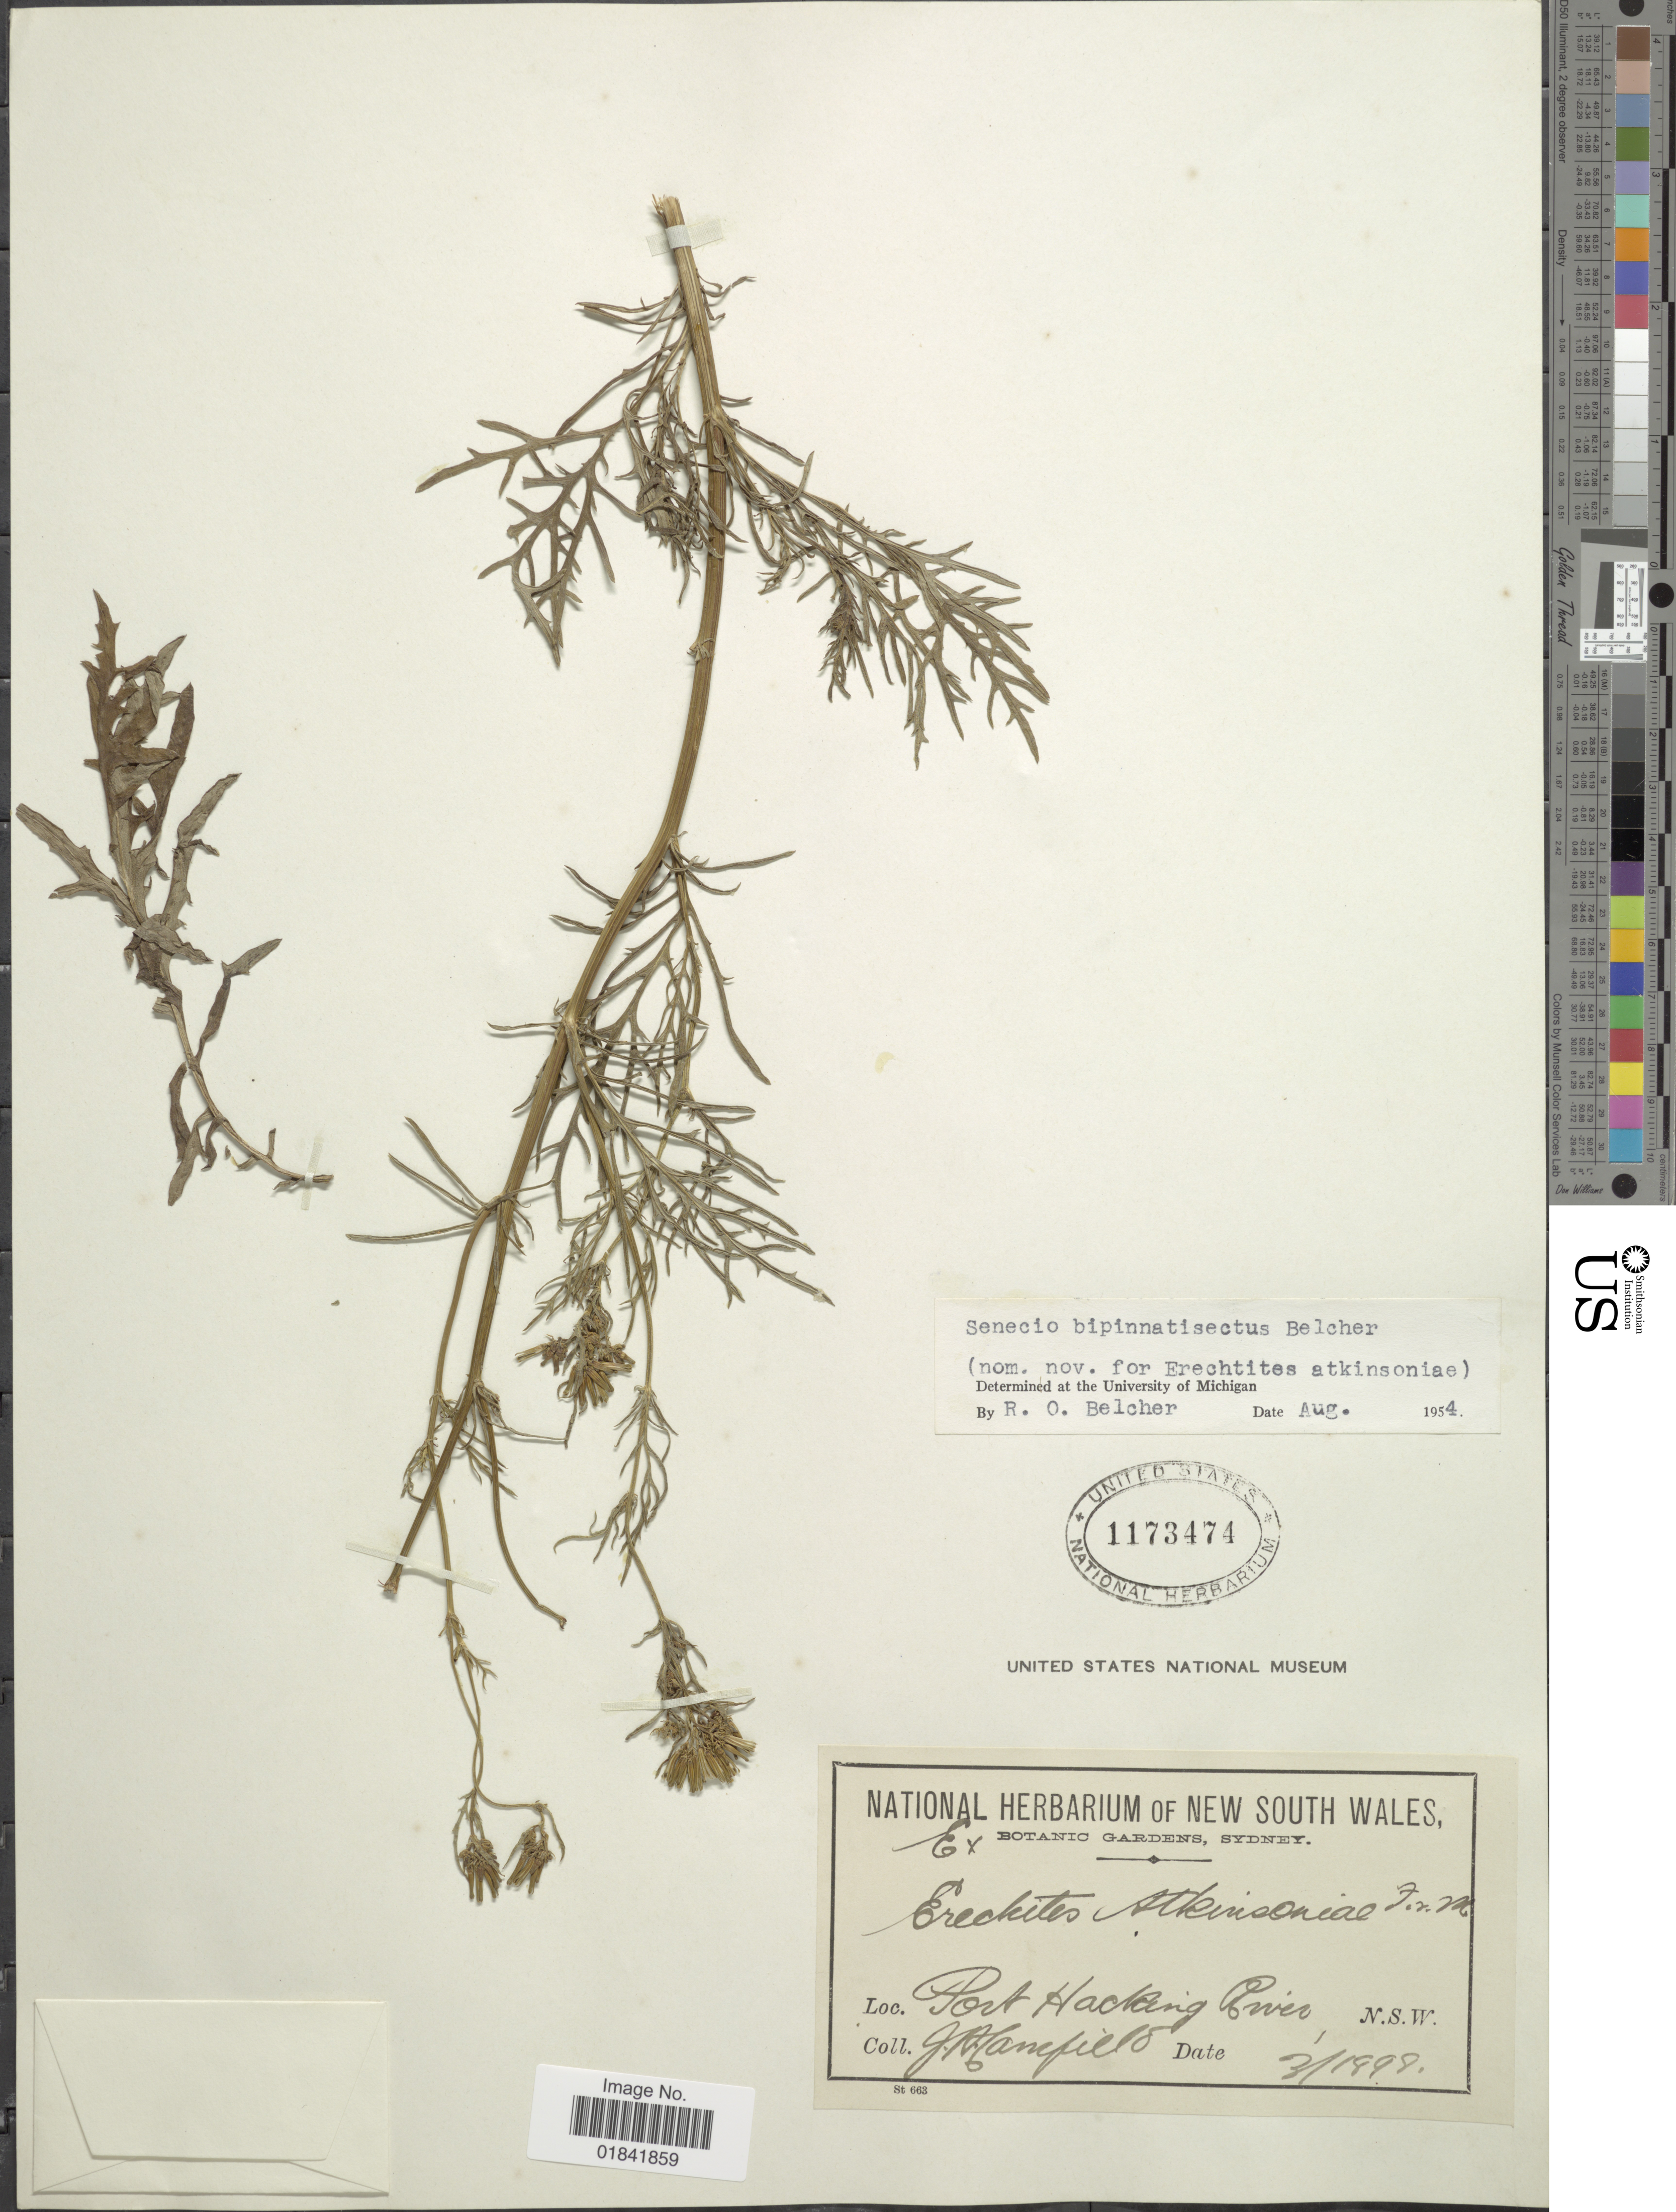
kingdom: Plantae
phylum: Tracheophyta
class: Magnoliopsida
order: Asterales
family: Asteraceae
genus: Senecio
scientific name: Senecio bipinnatisectus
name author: Belcher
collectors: P. Hamfeld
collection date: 1898-03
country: Australia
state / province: New South Wales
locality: Port Hacking River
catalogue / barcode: US 1173474